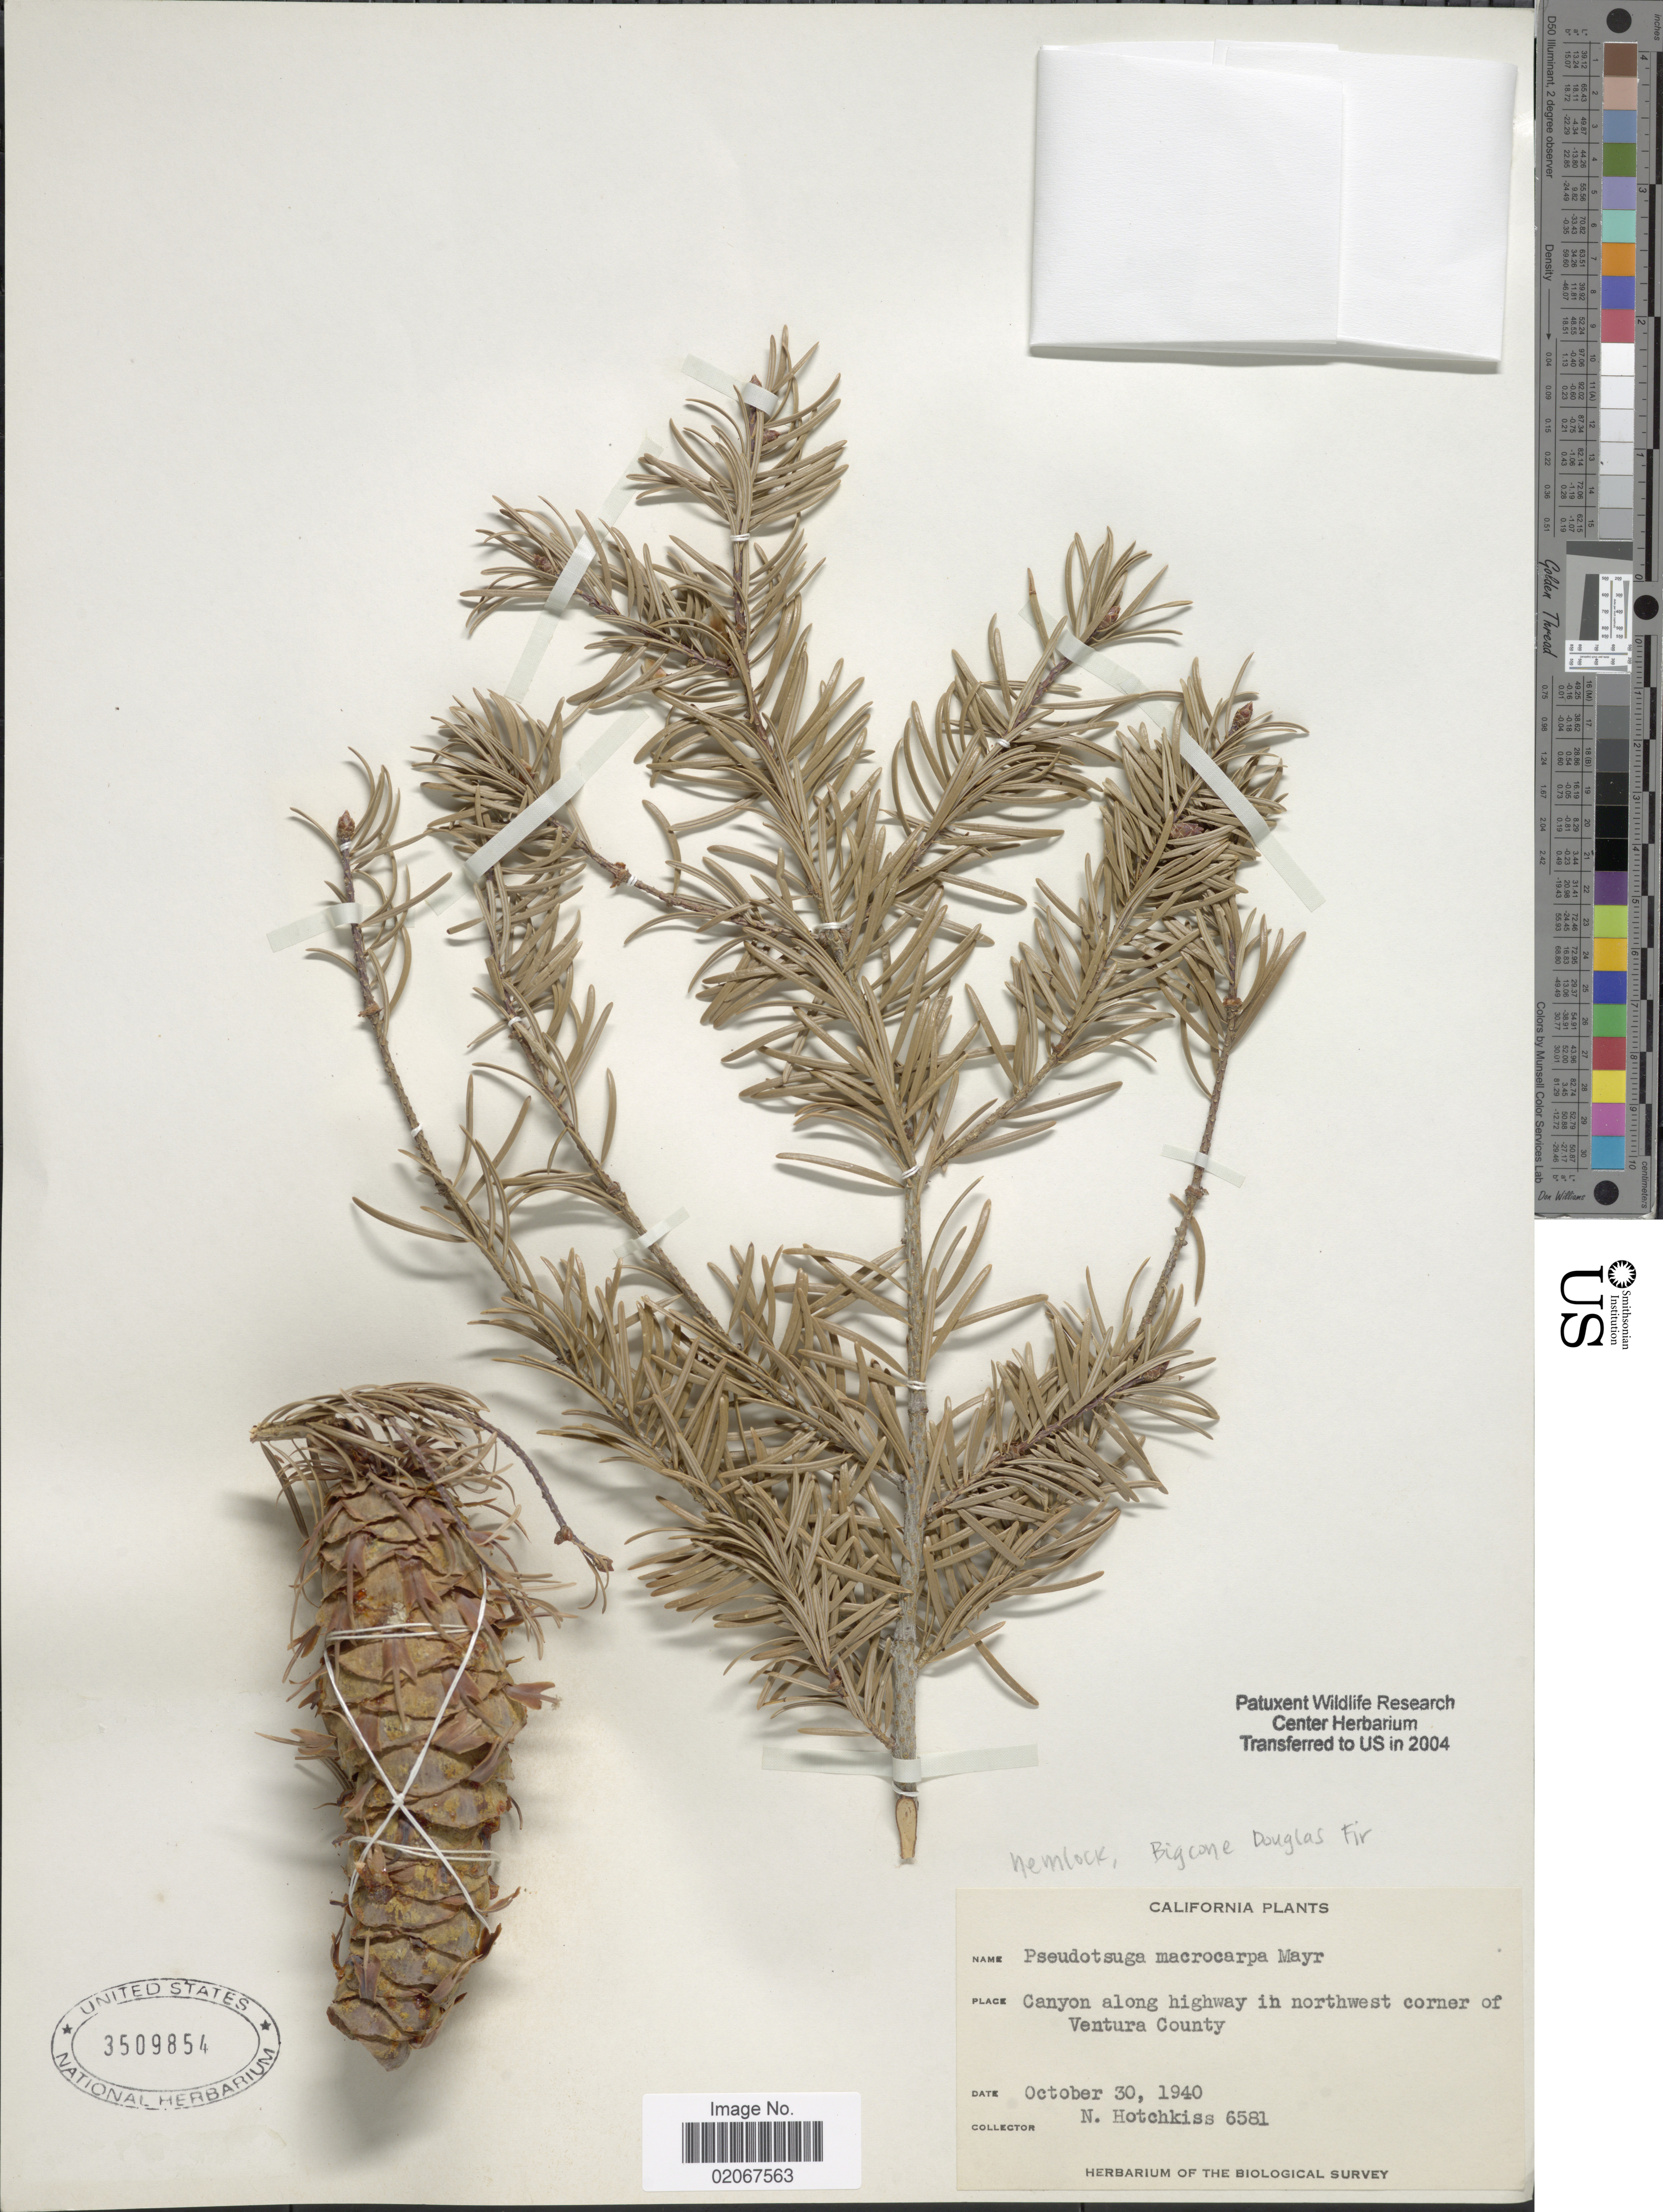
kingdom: Plantae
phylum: Tracheophyta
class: Pinopsida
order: Pinales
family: Pinaceae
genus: Pseudotsuga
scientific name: Pseudotsuga macrocarpa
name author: (Vasey) Mayr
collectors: N. Hotchkiss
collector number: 6581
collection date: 1940-10-30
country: United States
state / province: California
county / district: Ventura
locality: California. Canyon along highway in northwest corner of Ventura County.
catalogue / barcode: US 3509854